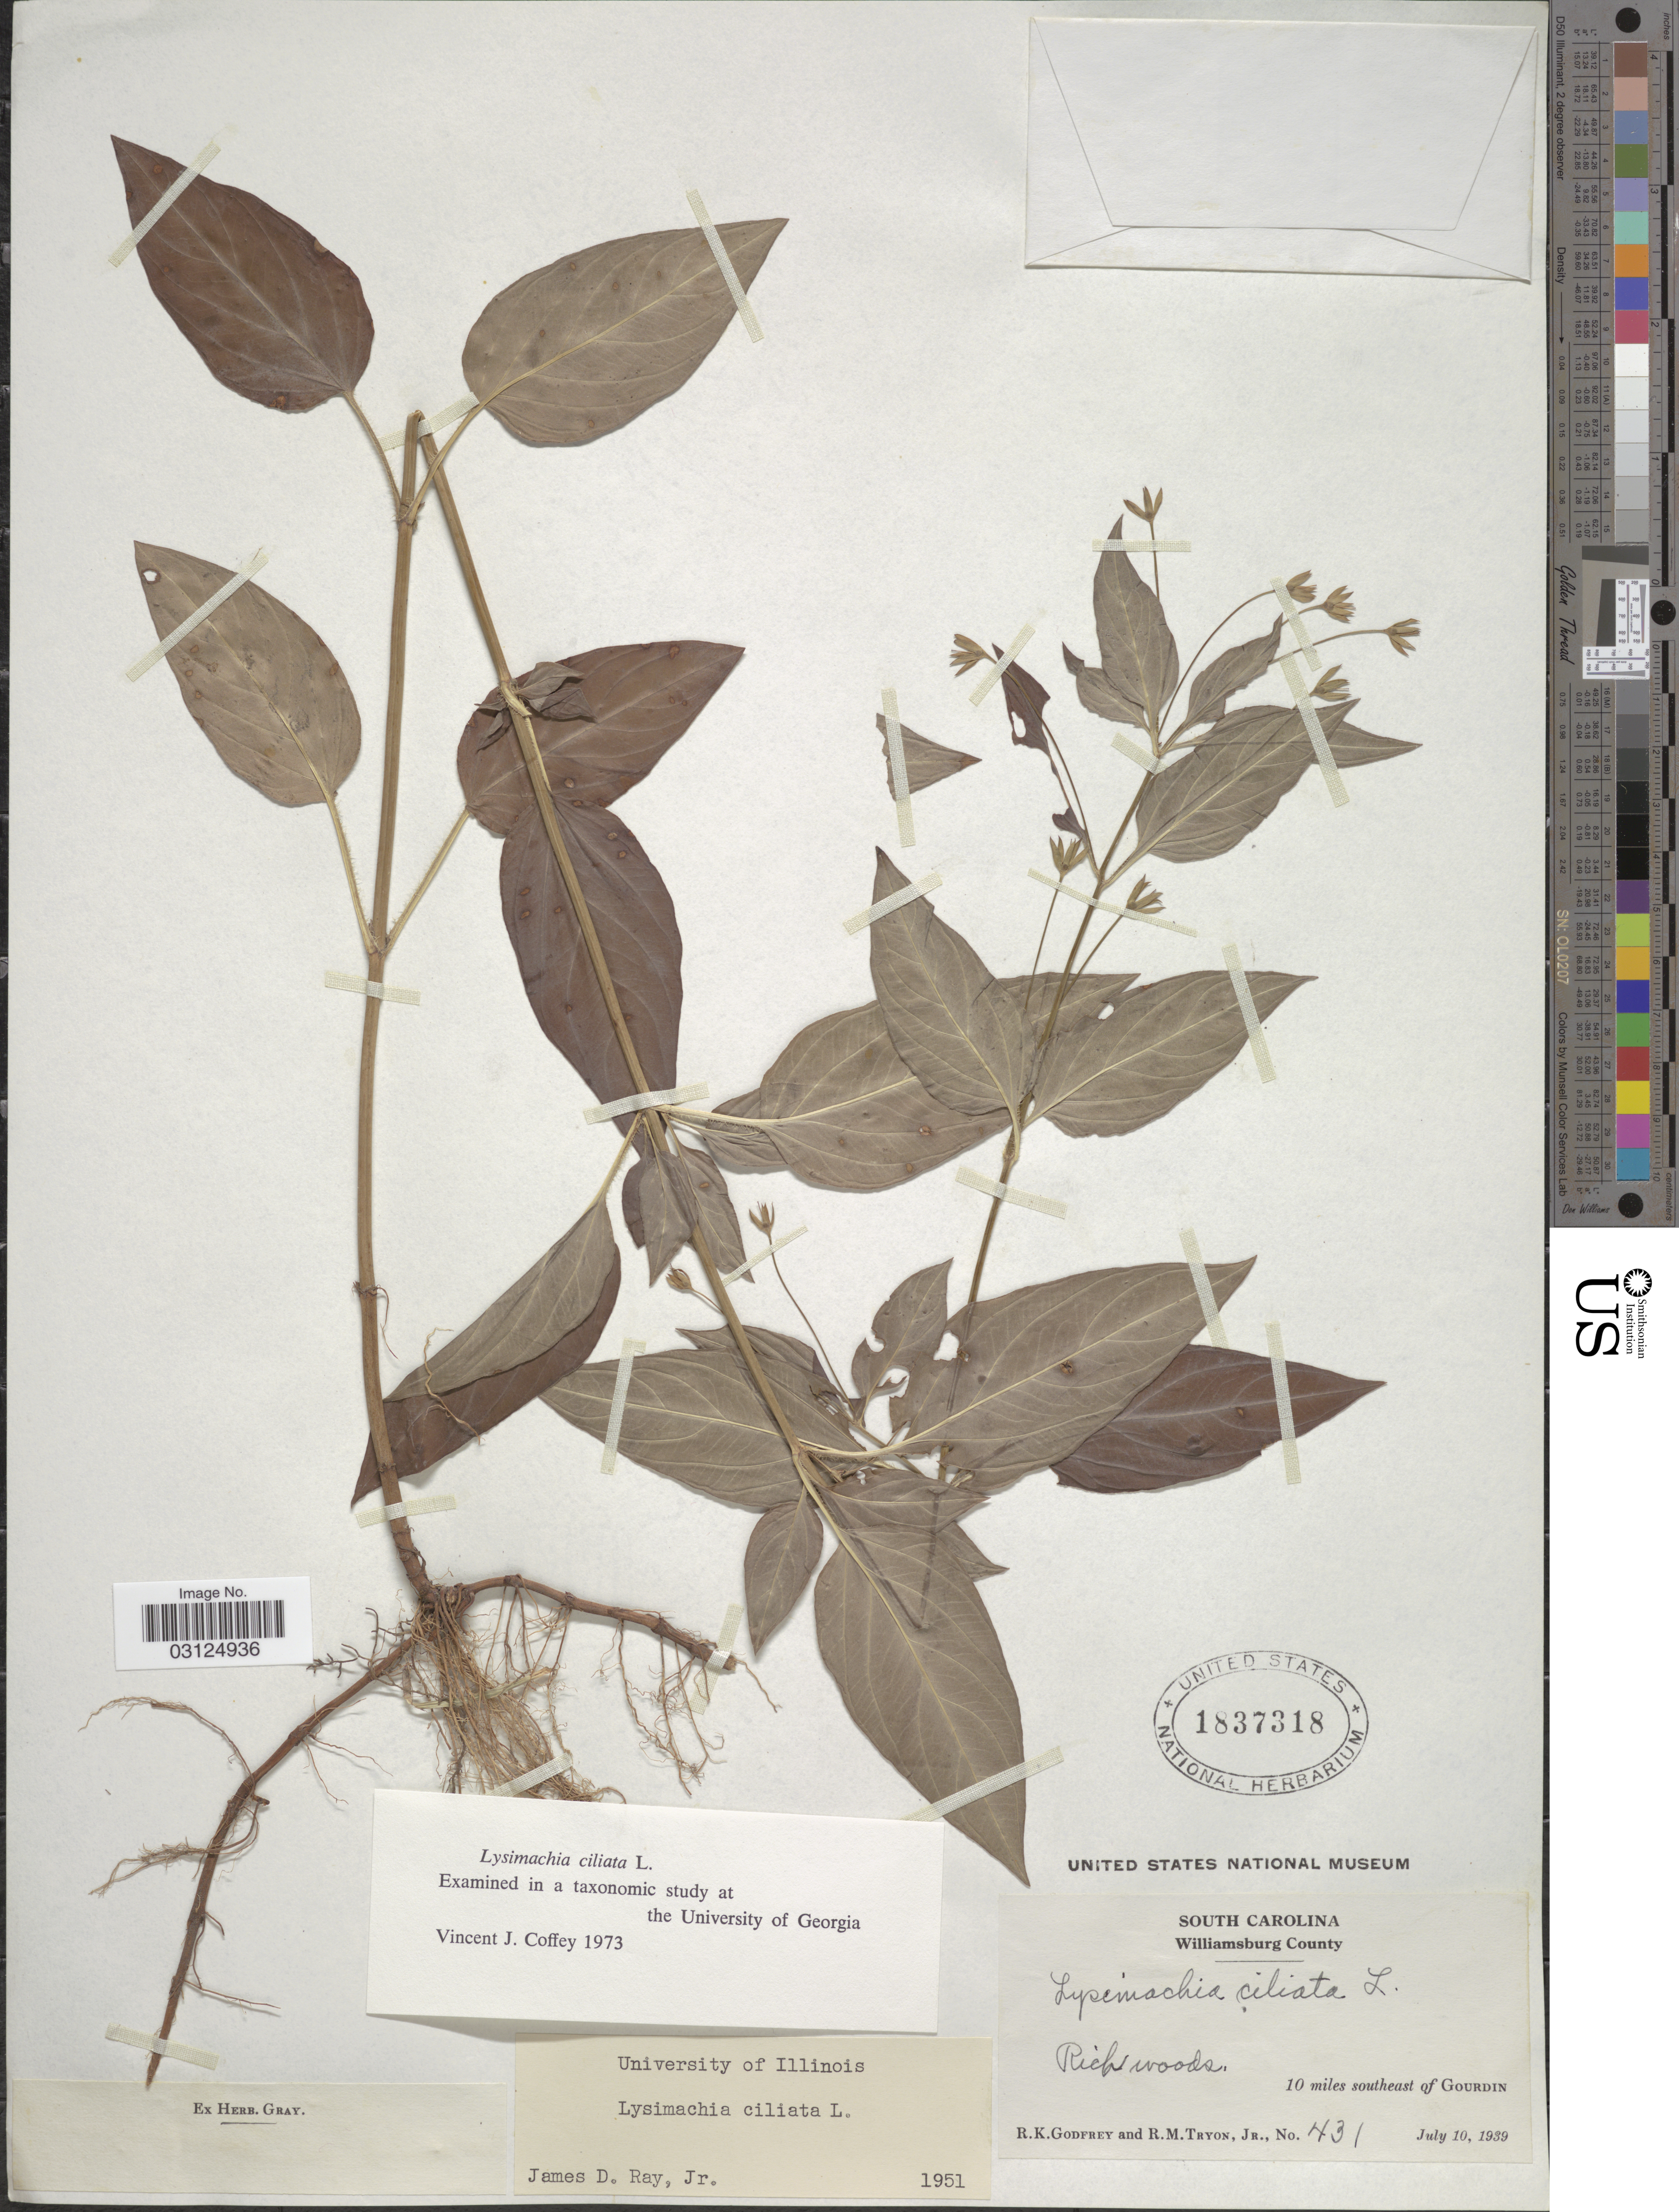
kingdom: Plantae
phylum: Tracheophyta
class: Magnoliopsida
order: Ericales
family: Primulaceae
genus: Lysimachia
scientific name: Lysimachia ciliata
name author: L.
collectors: R. K. Godfrey & R. Tryon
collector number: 431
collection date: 1939-07-10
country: United States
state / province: South Carolina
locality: Williamsburg County. 10 miles southeast of Gourdin.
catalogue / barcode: US 1837318